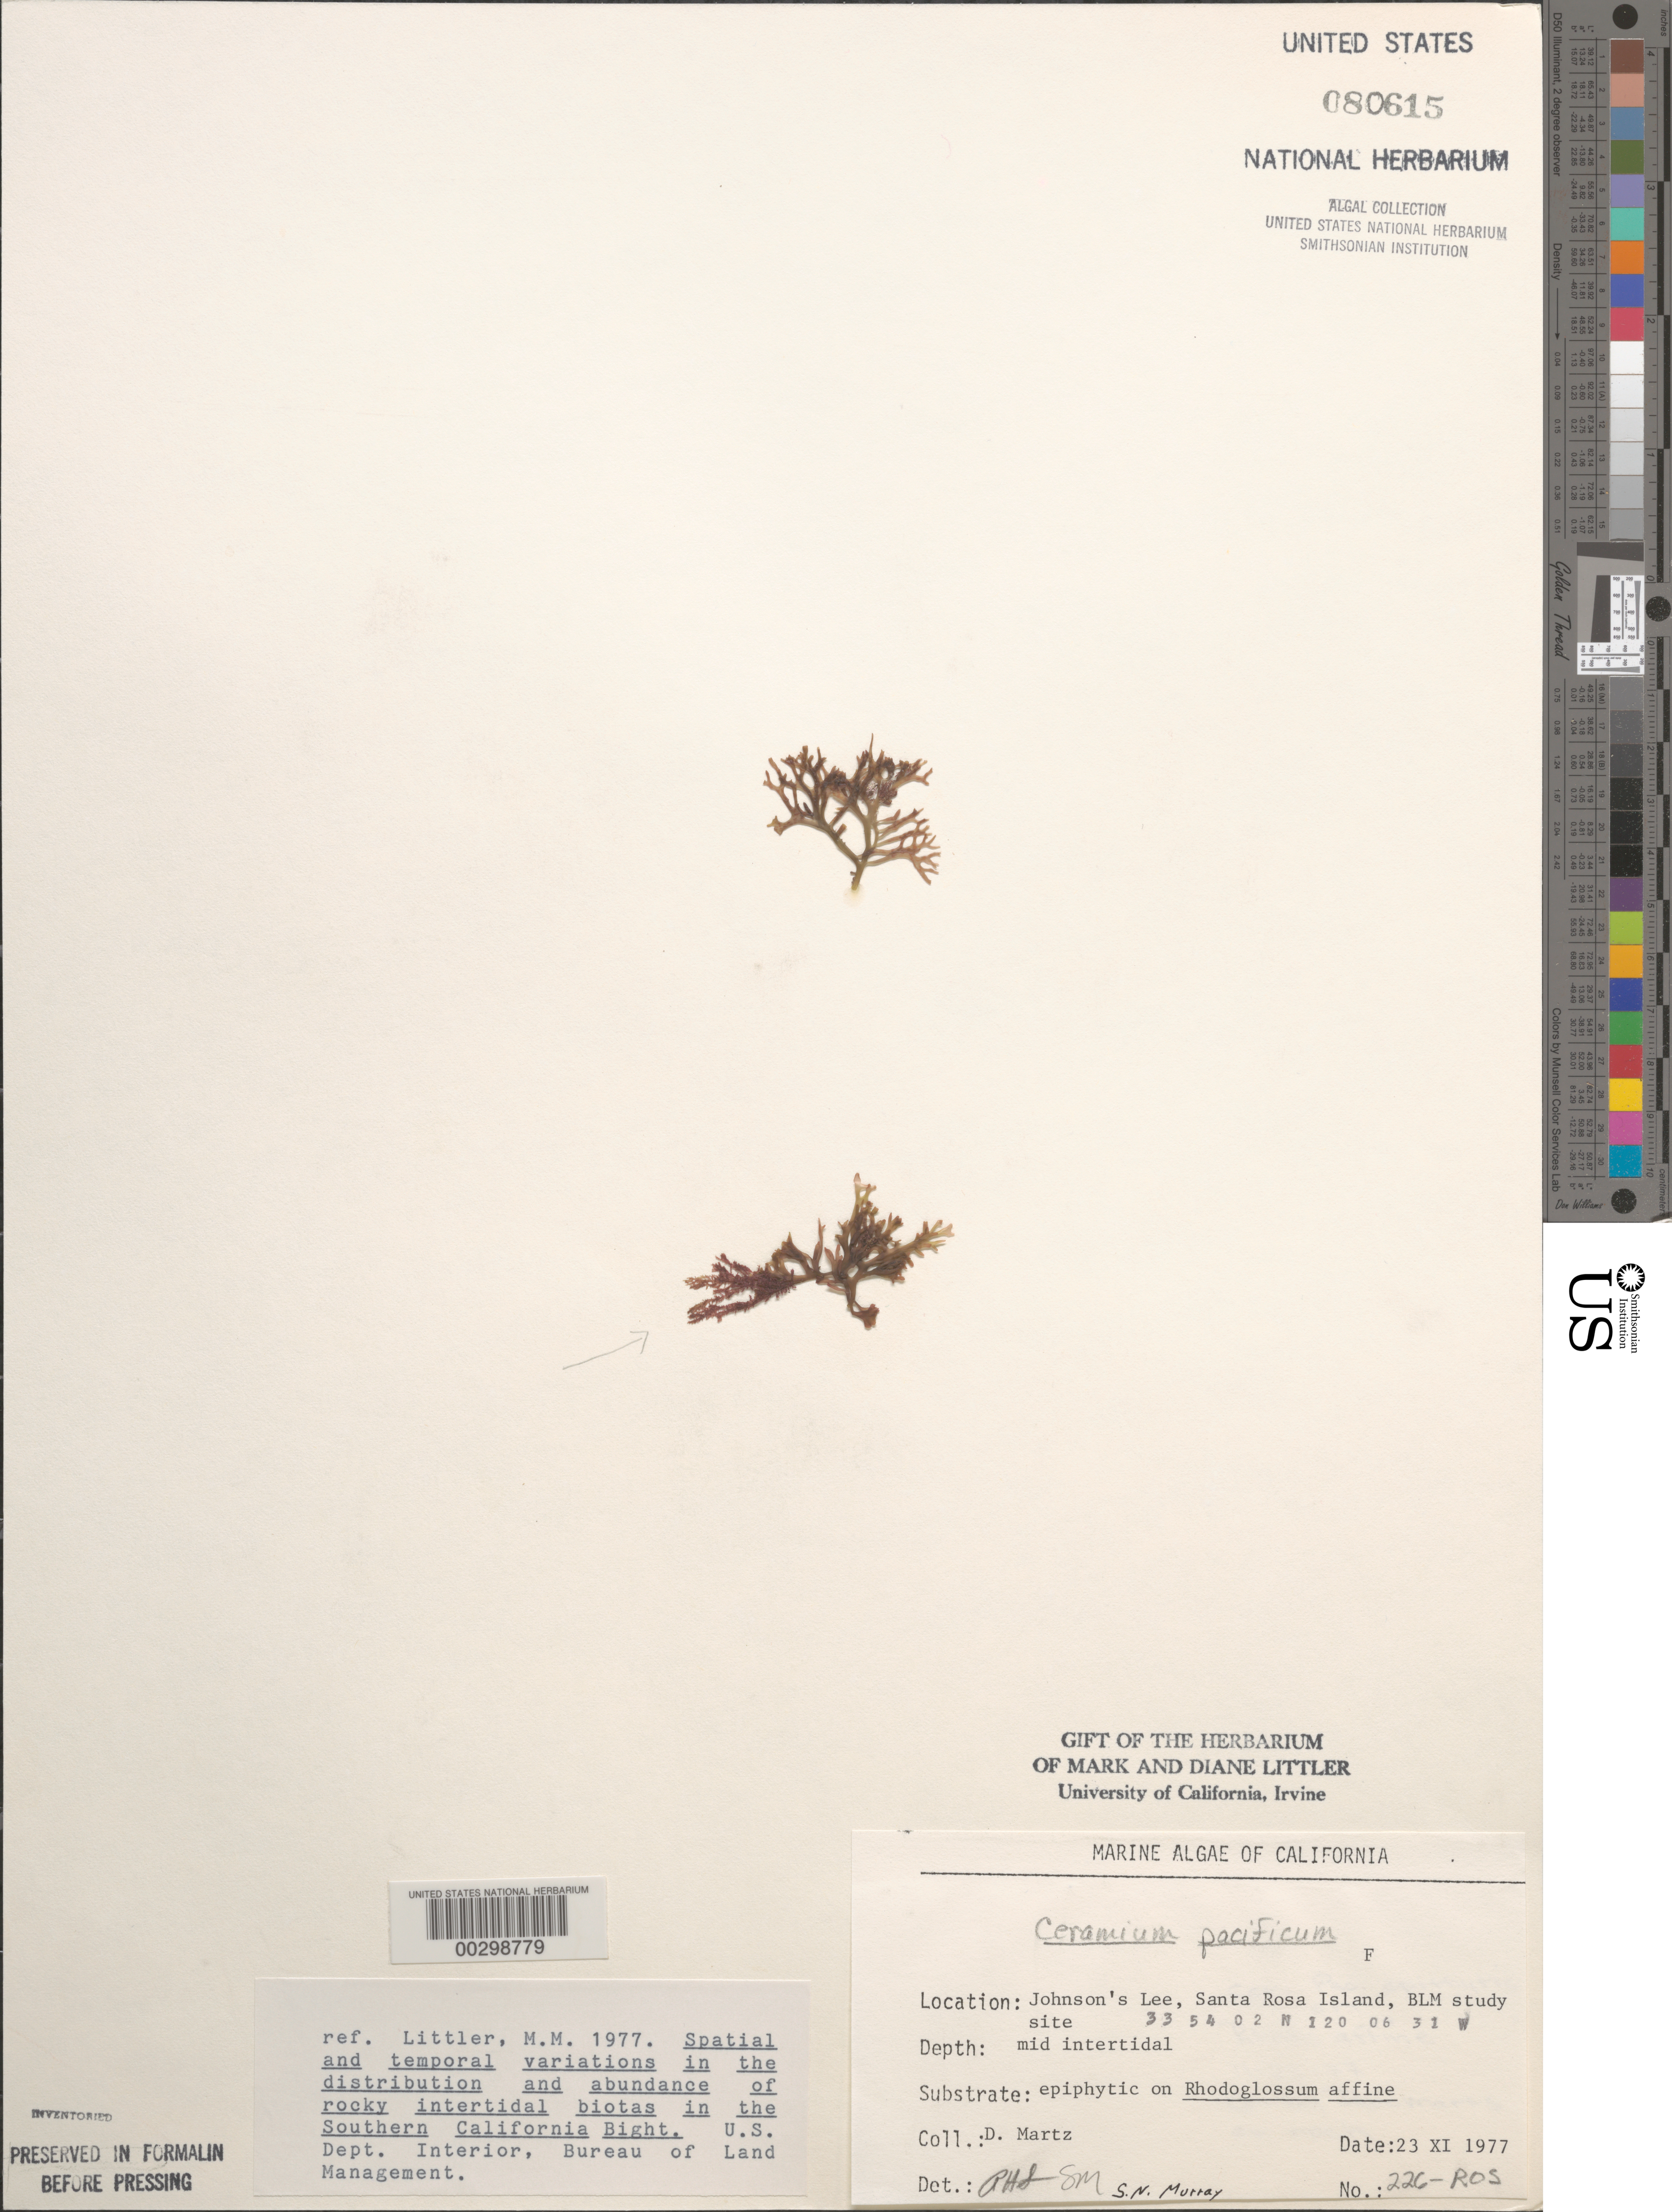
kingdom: Plantae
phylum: Rhodophyta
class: Florideophyceae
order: Ceramiales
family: Ceramiaceae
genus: Ceramium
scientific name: Ceramium pacificum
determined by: Sims, Robert H.; Murray, S. N.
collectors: D. Martz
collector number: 226-ros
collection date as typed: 23 Nov 1977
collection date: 1977-11-23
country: United States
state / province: California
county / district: Santa Barbara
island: Santa Rosa Island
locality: Johnson's Lee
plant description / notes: BLM-SOCALBIGHT Rocky Intertidal Survey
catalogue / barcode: US 80615